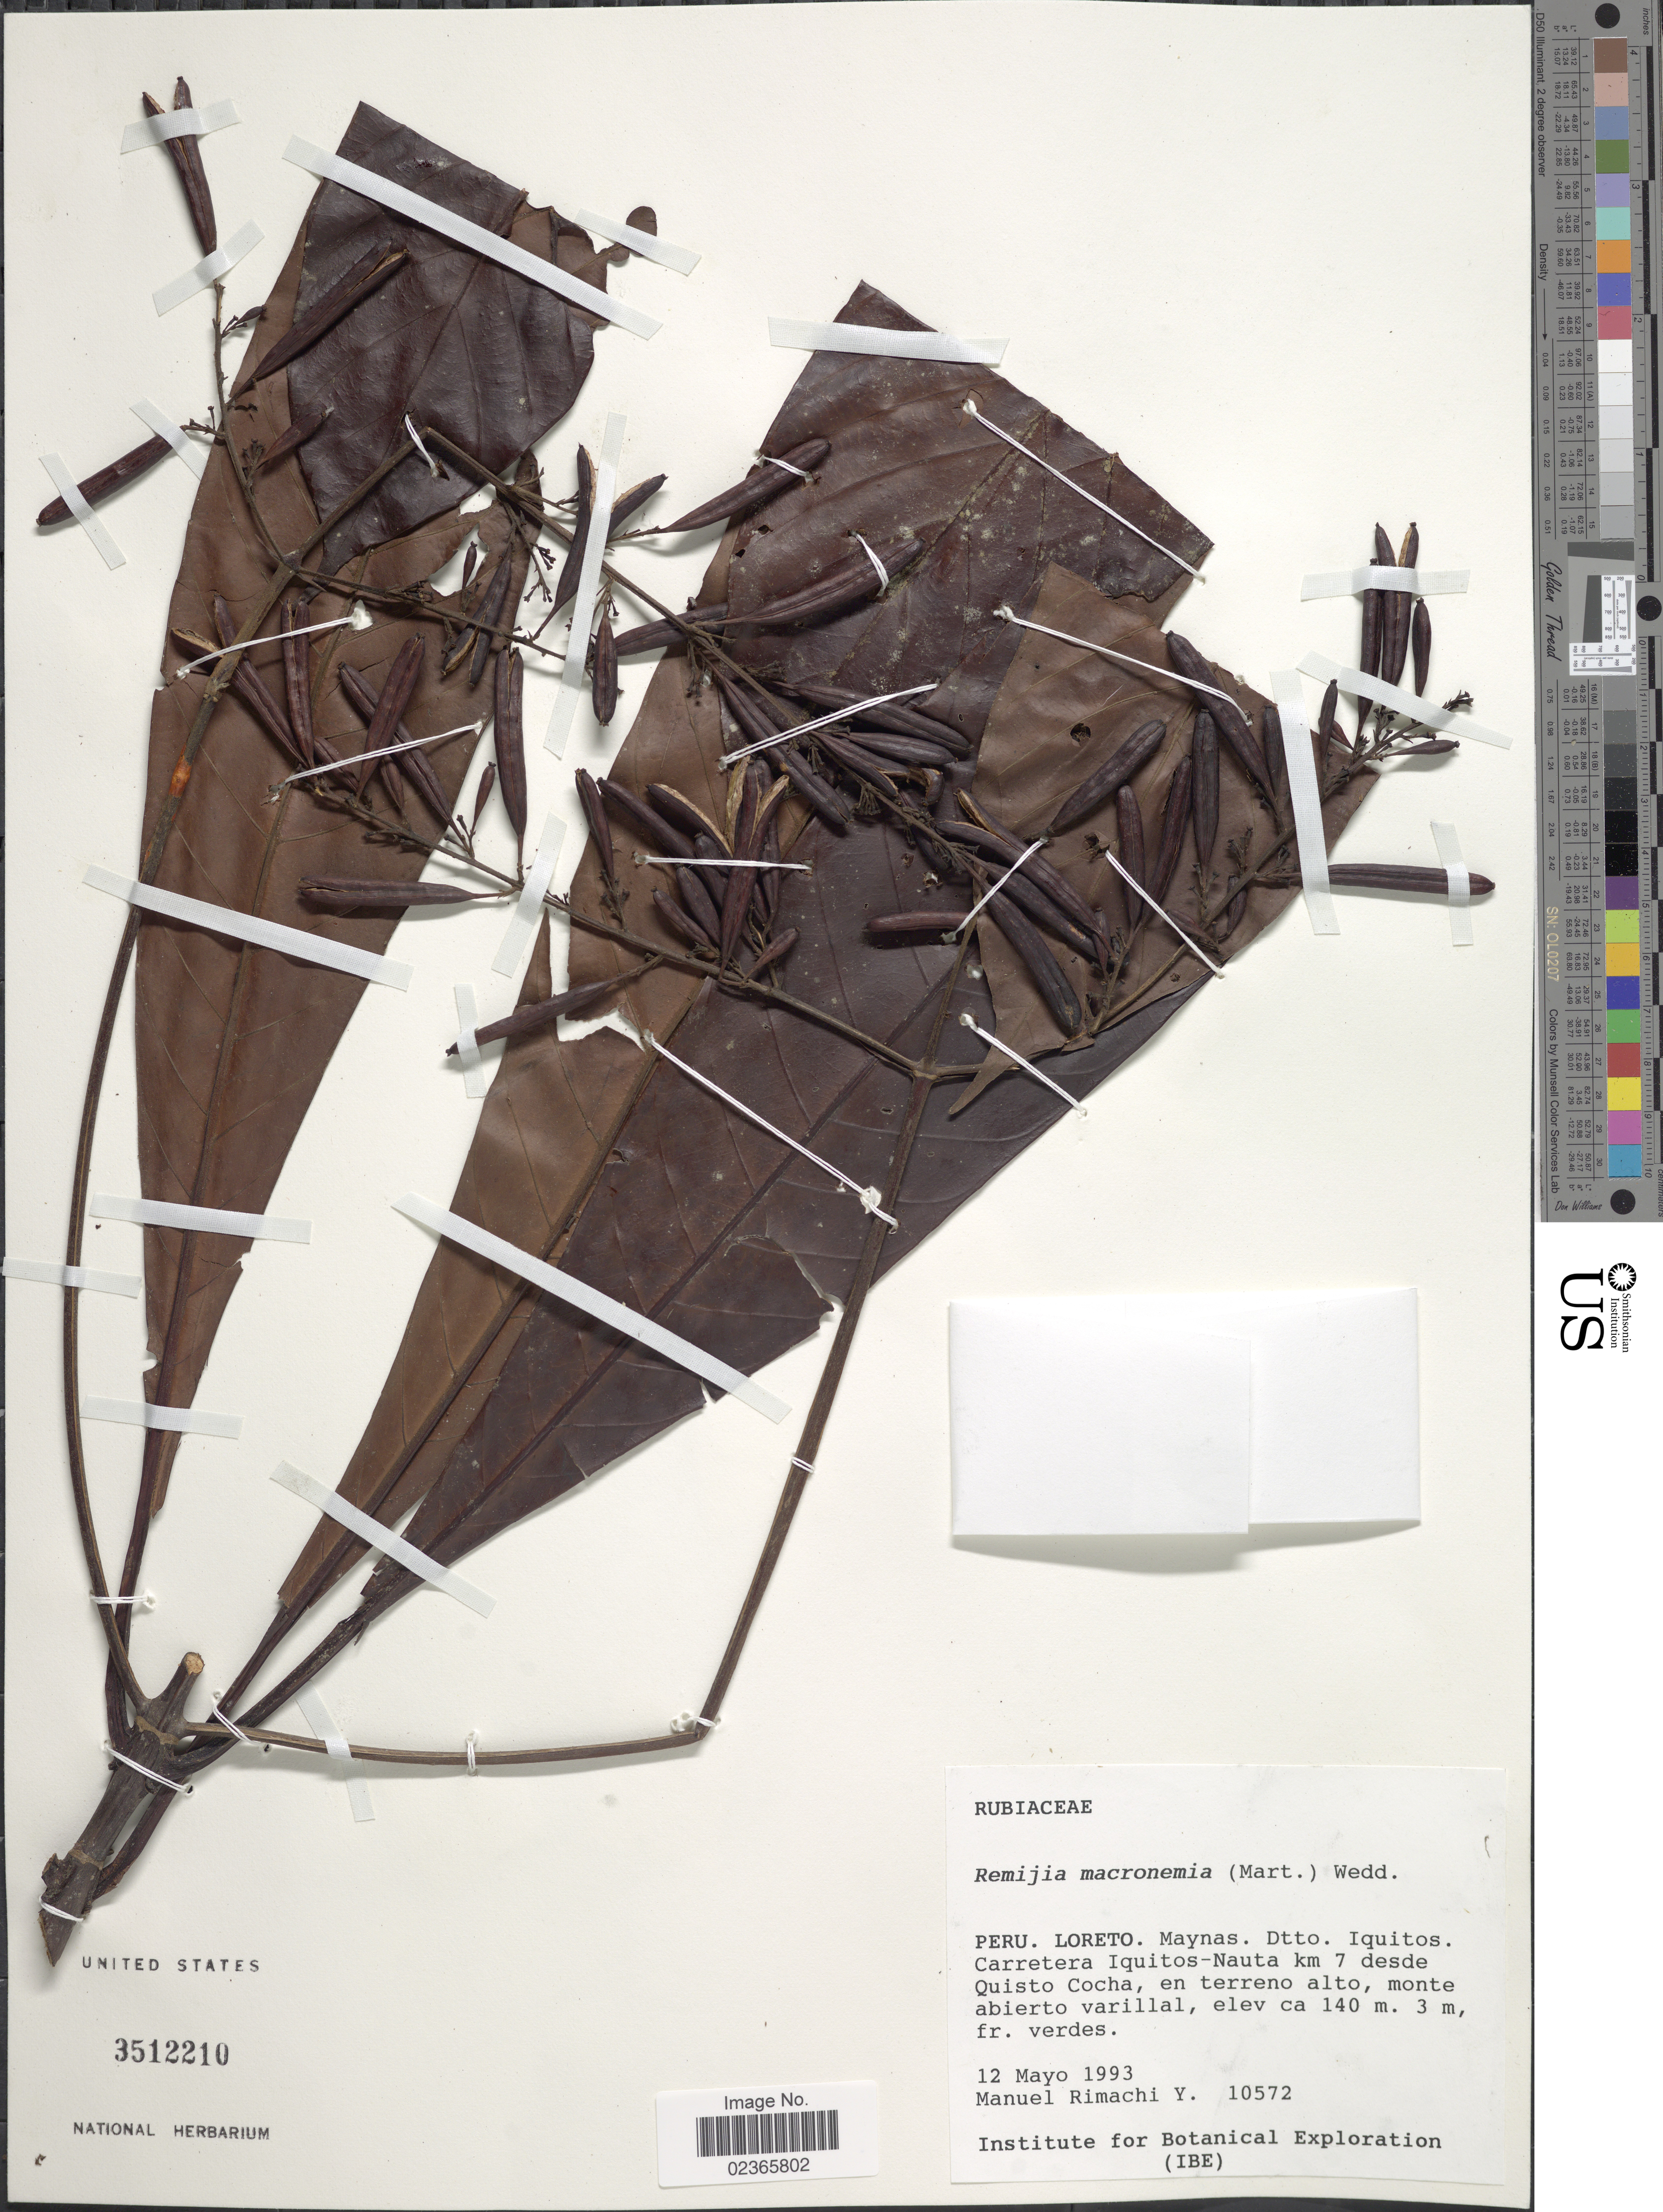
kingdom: Plantae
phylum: Tracheophyta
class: Magnoliopsida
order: Gentianales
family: Rubiaceae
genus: Remijia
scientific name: Remijia macrocnemia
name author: (Mart.) Wedd.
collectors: M. Rimachi Y.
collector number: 10572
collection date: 1993-05-12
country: Peru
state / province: Loreto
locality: Maynas. Dtto. Iquitos. Carretera Iquitos-Nauta km 7 desde Quisto Cocha, en terreno alto, monte abierto varillal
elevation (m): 140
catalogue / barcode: US 3512210